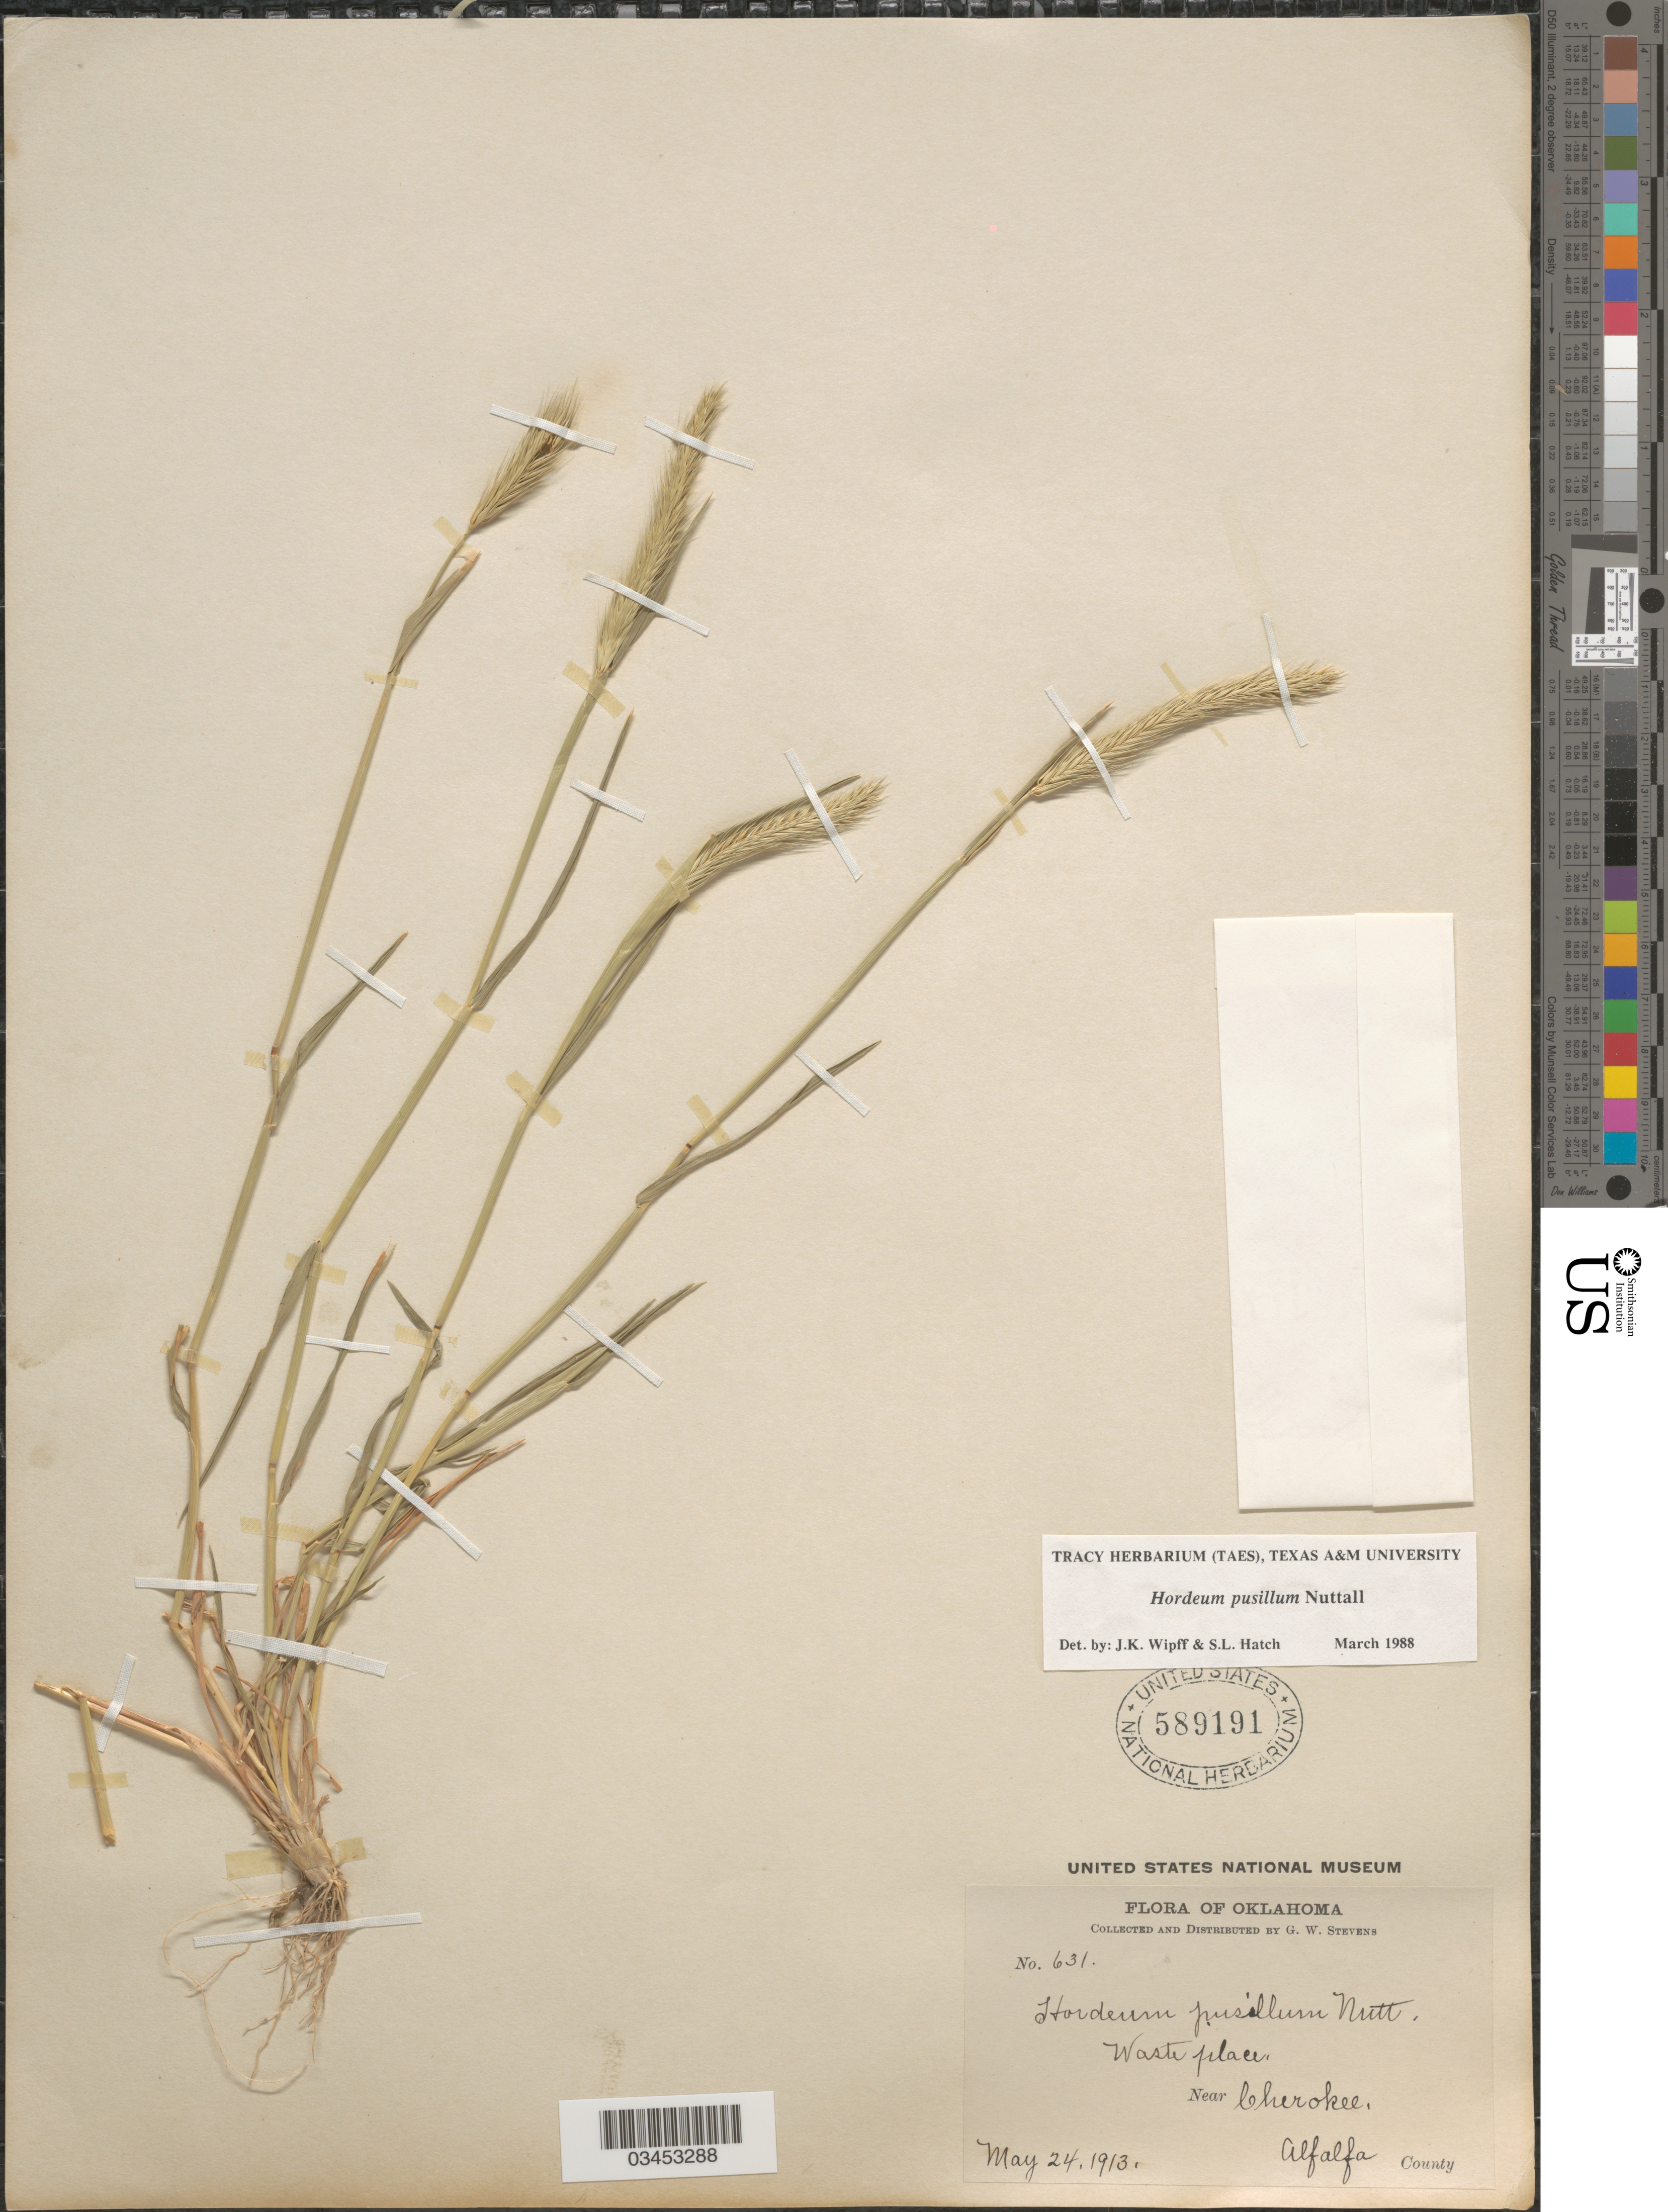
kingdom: Plantae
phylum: Tracheophyta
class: Liliopsida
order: Poales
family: Poaceae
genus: Hordeum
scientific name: Hordeum pusillum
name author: Nutt.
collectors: G. W. Stevens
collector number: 631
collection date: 1913-05-24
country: United States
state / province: Oklahoma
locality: Waste place. Near Cherokee, Alfalfa County.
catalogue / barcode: US 589191